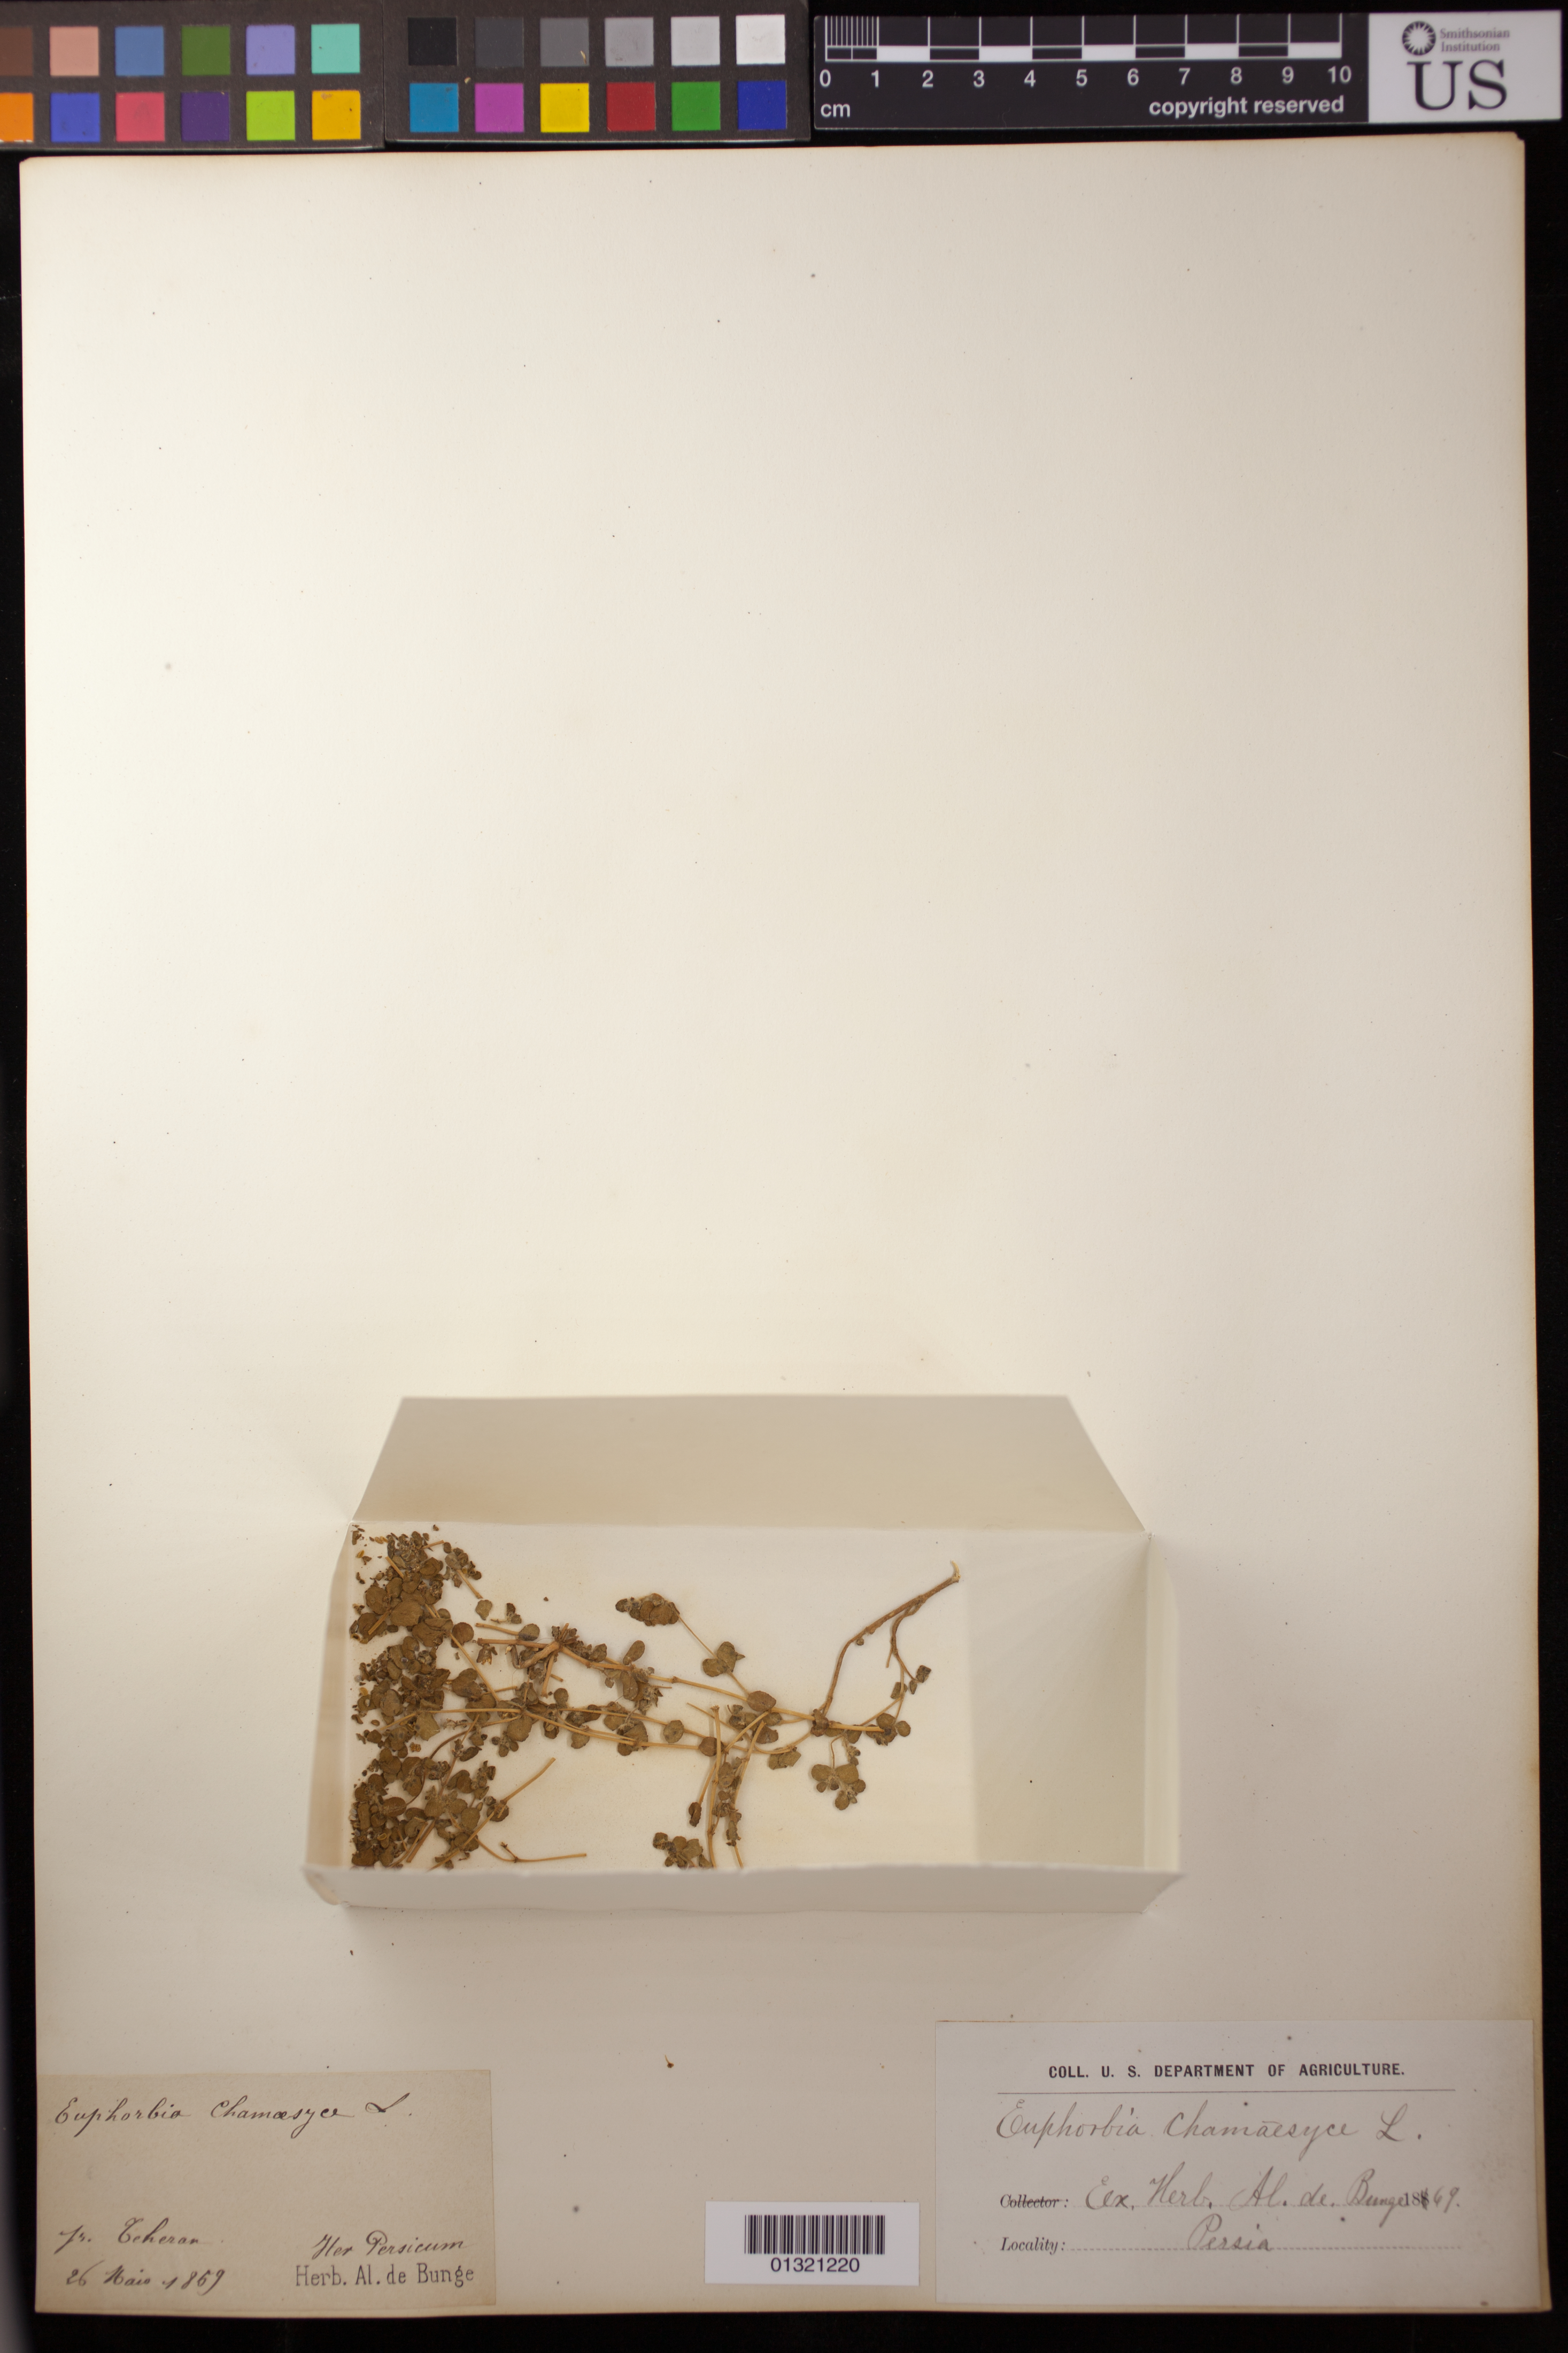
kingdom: Plantae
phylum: Tracheophyta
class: Magnoliopsida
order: Malpighiales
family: Euphorbiaceae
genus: Euphorbia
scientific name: Euphorbia chamaesyce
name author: L.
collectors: ex herb. Bunge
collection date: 1869-05-26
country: Iran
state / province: Tehran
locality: Teheran